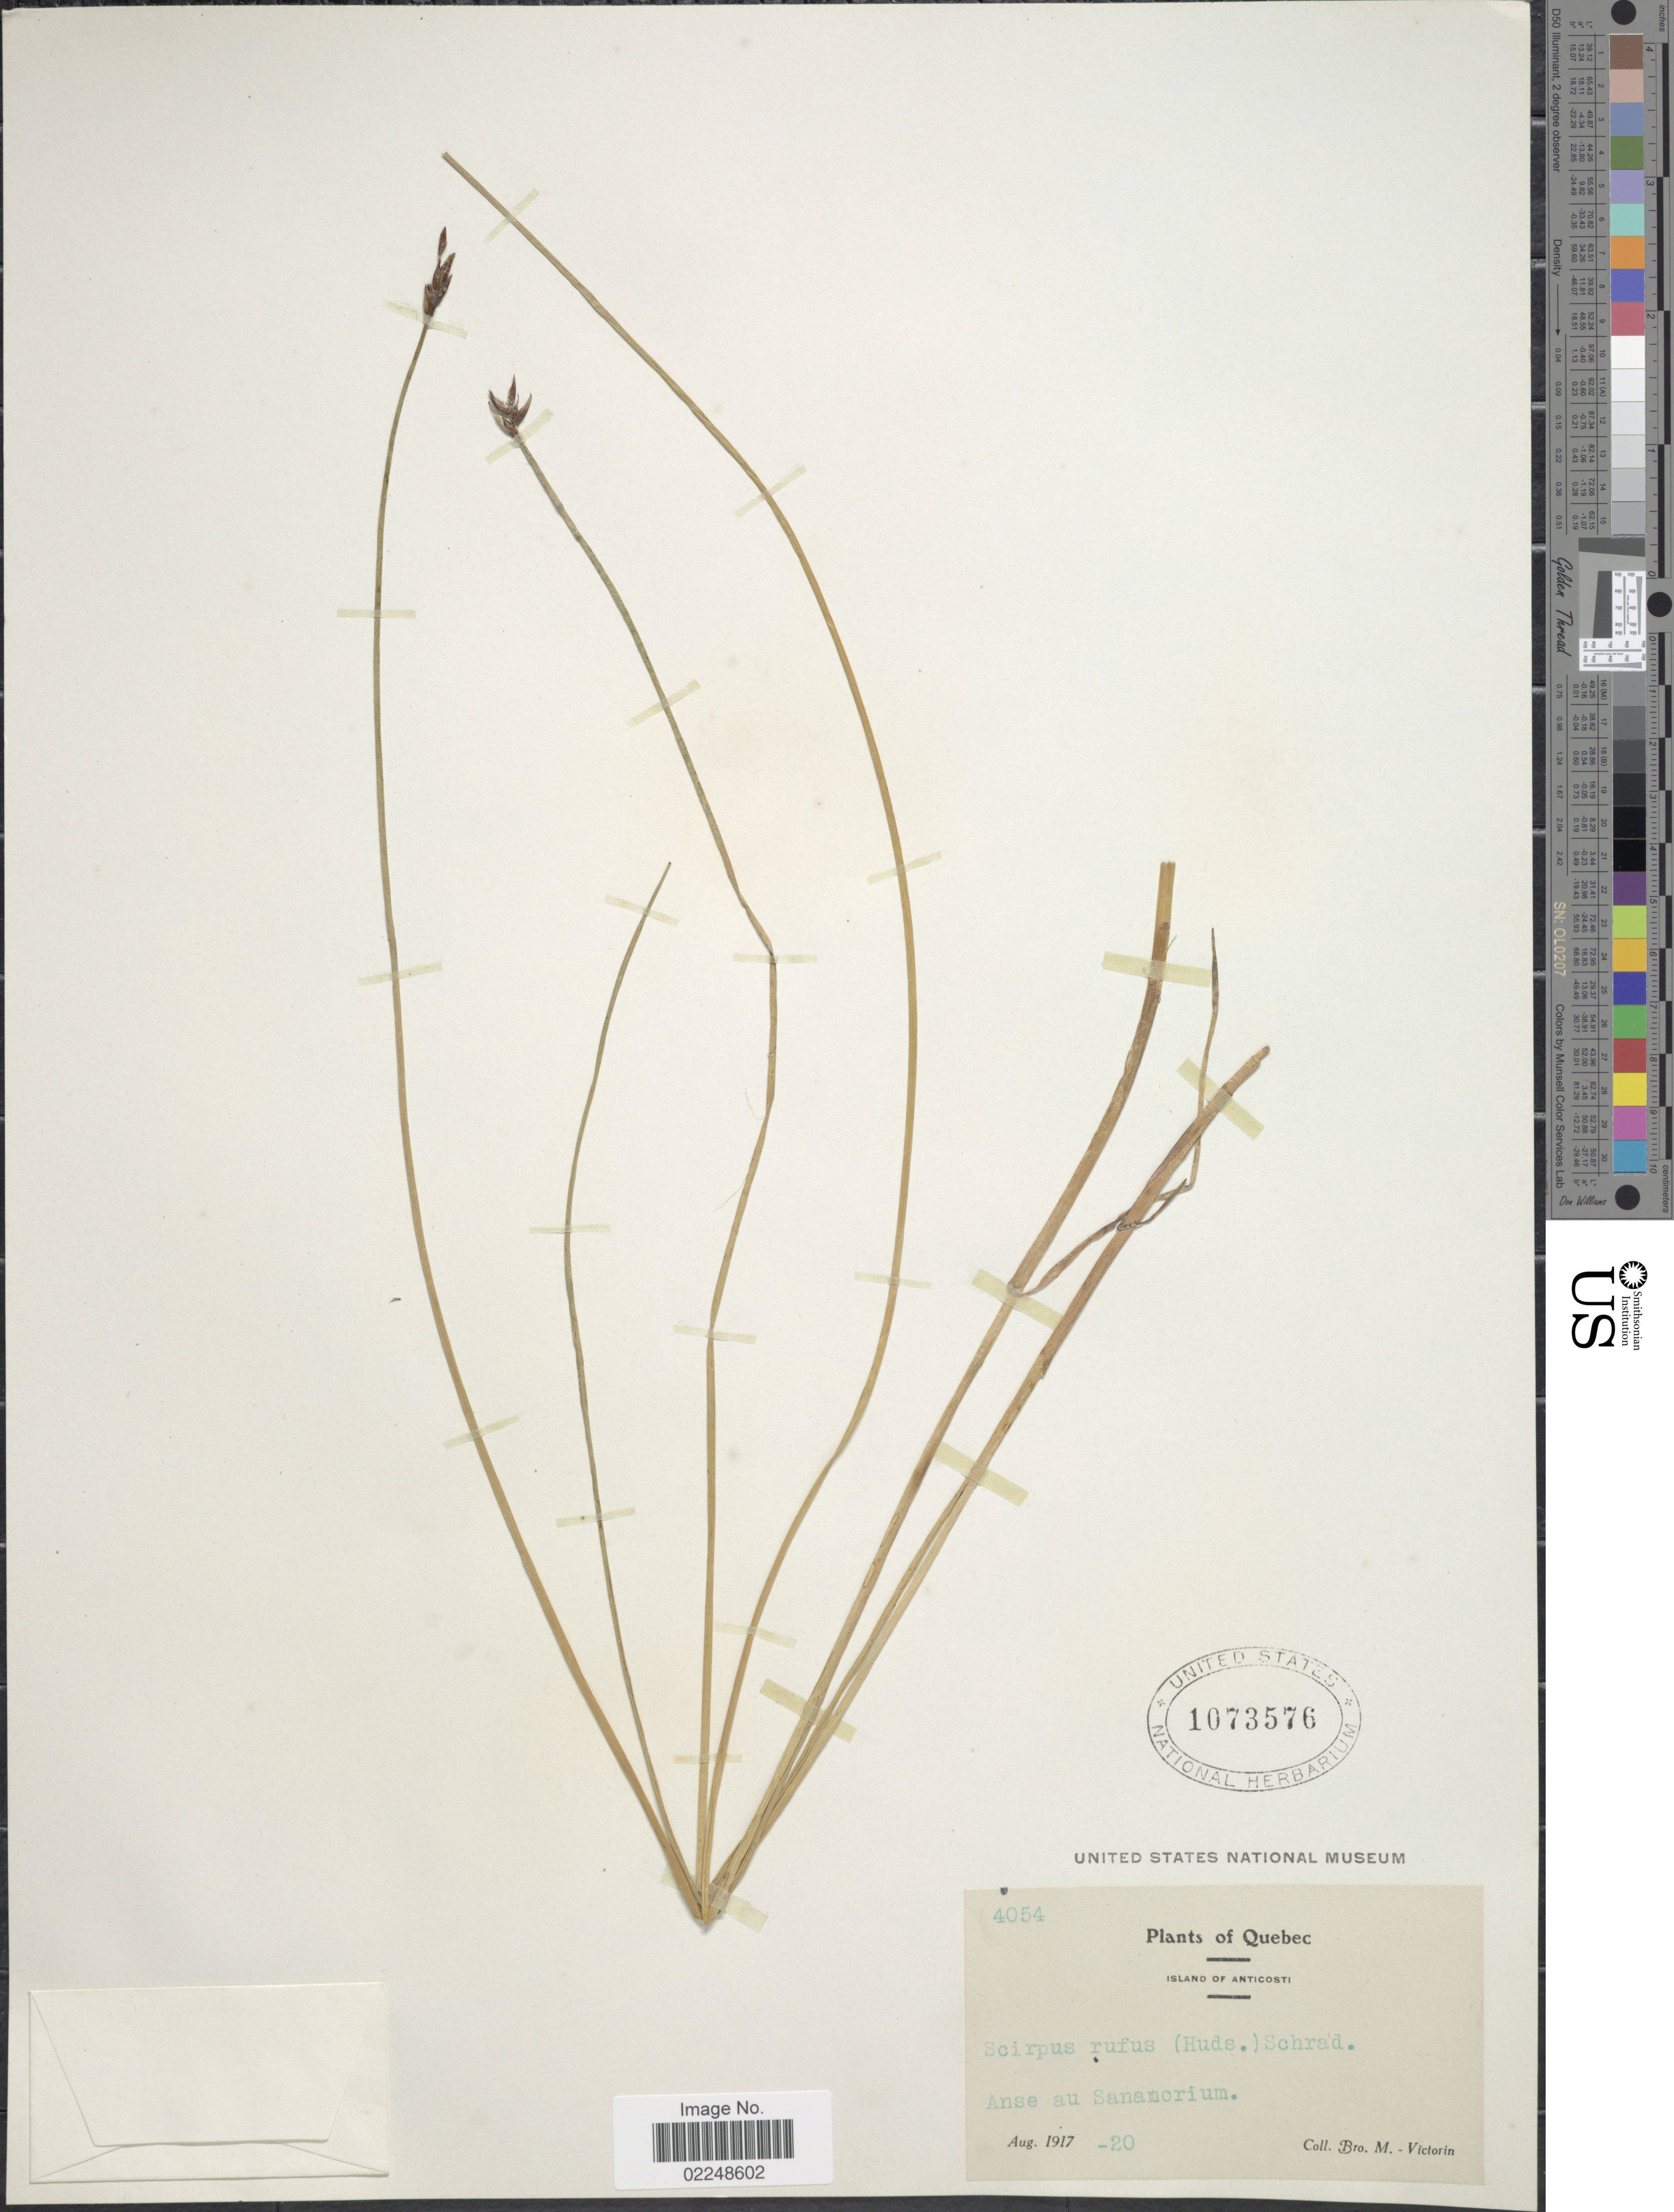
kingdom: Plantae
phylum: Tracheophyta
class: Liliopsida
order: Poales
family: Cyperaceae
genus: Blysmopsis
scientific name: Blysmopsis rufa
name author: (Huds.) Oteng-Yeb.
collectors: Fr. Marie-Victorin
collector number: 4054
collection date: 1917-08-20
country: Canada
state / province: Quebec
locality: Island of Anticosti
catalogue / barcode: US 1073576